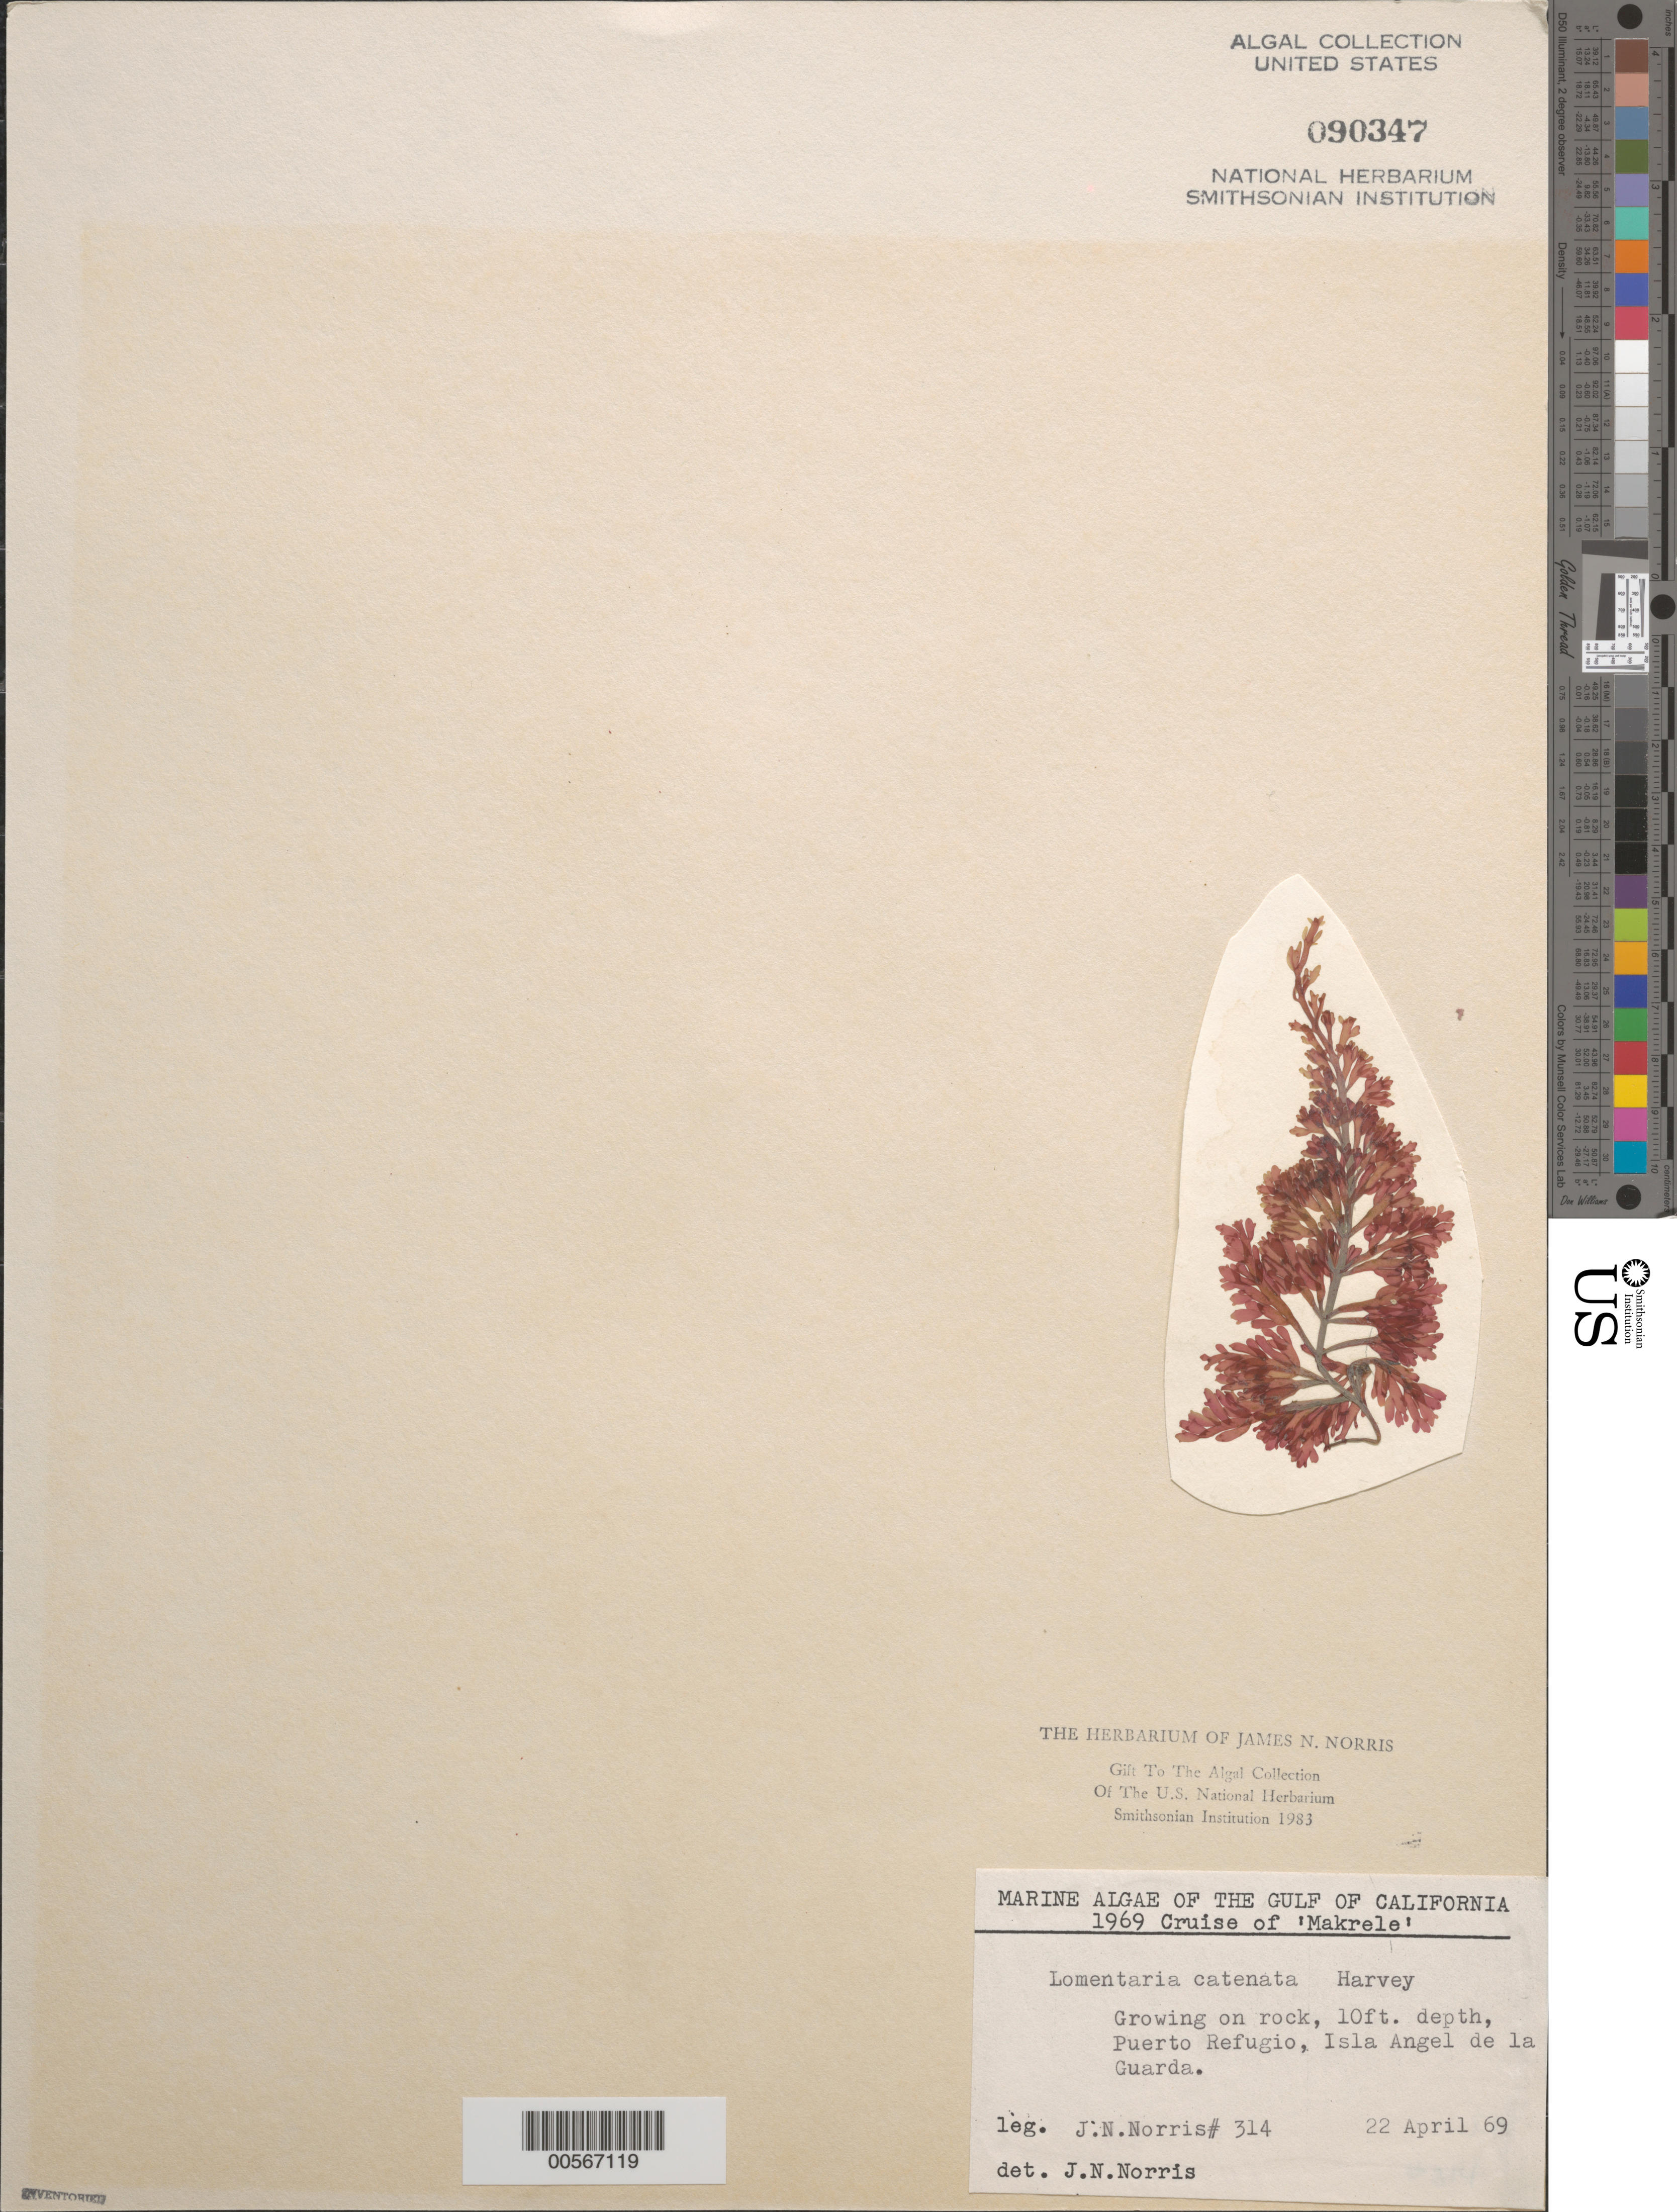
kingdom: Plantae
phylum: Rhodophyta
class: Florideophyceae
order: Rhodymeniales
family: Lomentariaceae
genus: Fushitsunagia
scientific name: Fushitsunagia catenata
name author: (Harv.) Filloramo & G.W. Saunders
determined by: Algae name updating Project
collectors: J. N. Norris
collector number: JN-314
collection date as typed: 22 Apr 1969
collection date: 1969-04-22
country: Mexico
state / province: Baja California Norte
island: Isla Angel de la Guarda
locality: Puerto Refugio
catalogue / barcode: US 90347